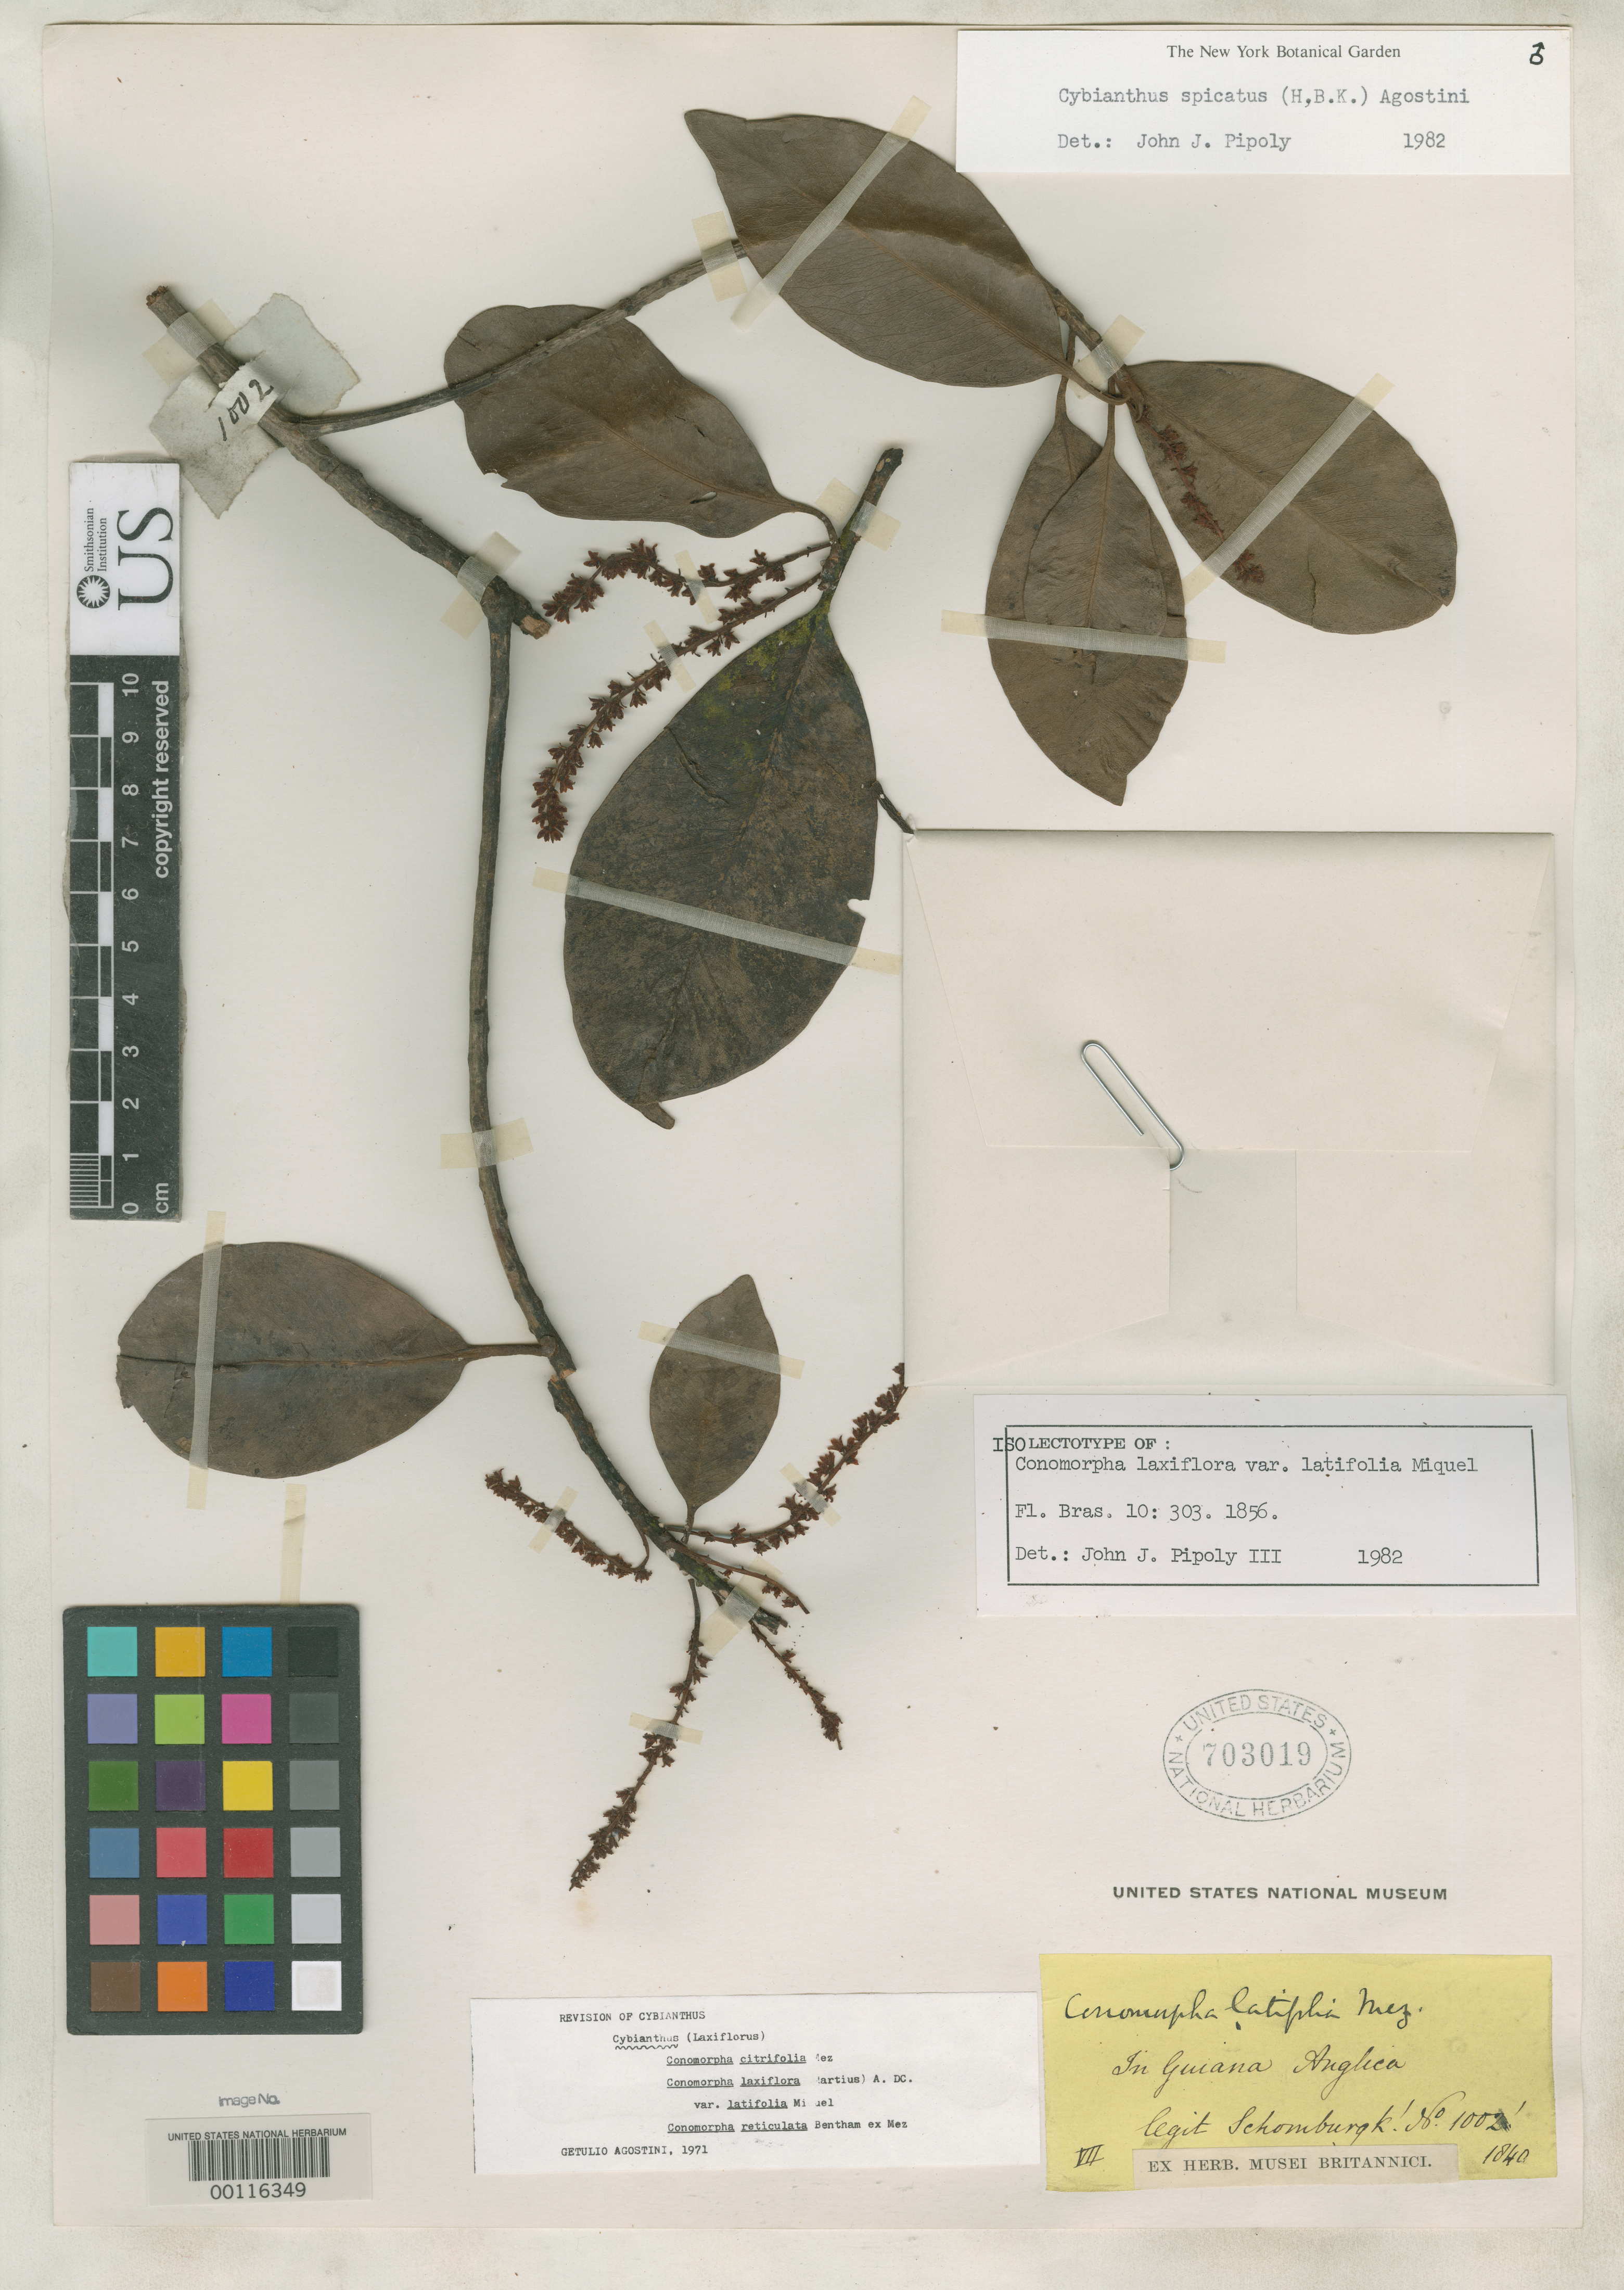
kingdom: Plantae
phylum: Tracheophyta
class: Magnoliopsida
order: Ericales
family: Primulaceae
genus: Conomorpha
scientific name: Conomorpha latifolia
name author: Mez in Engl.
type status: Type Fragment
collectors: R. H. Schomburgk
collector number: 1002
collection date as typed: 1840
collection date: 1840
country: Guyana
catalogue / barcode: US 703019